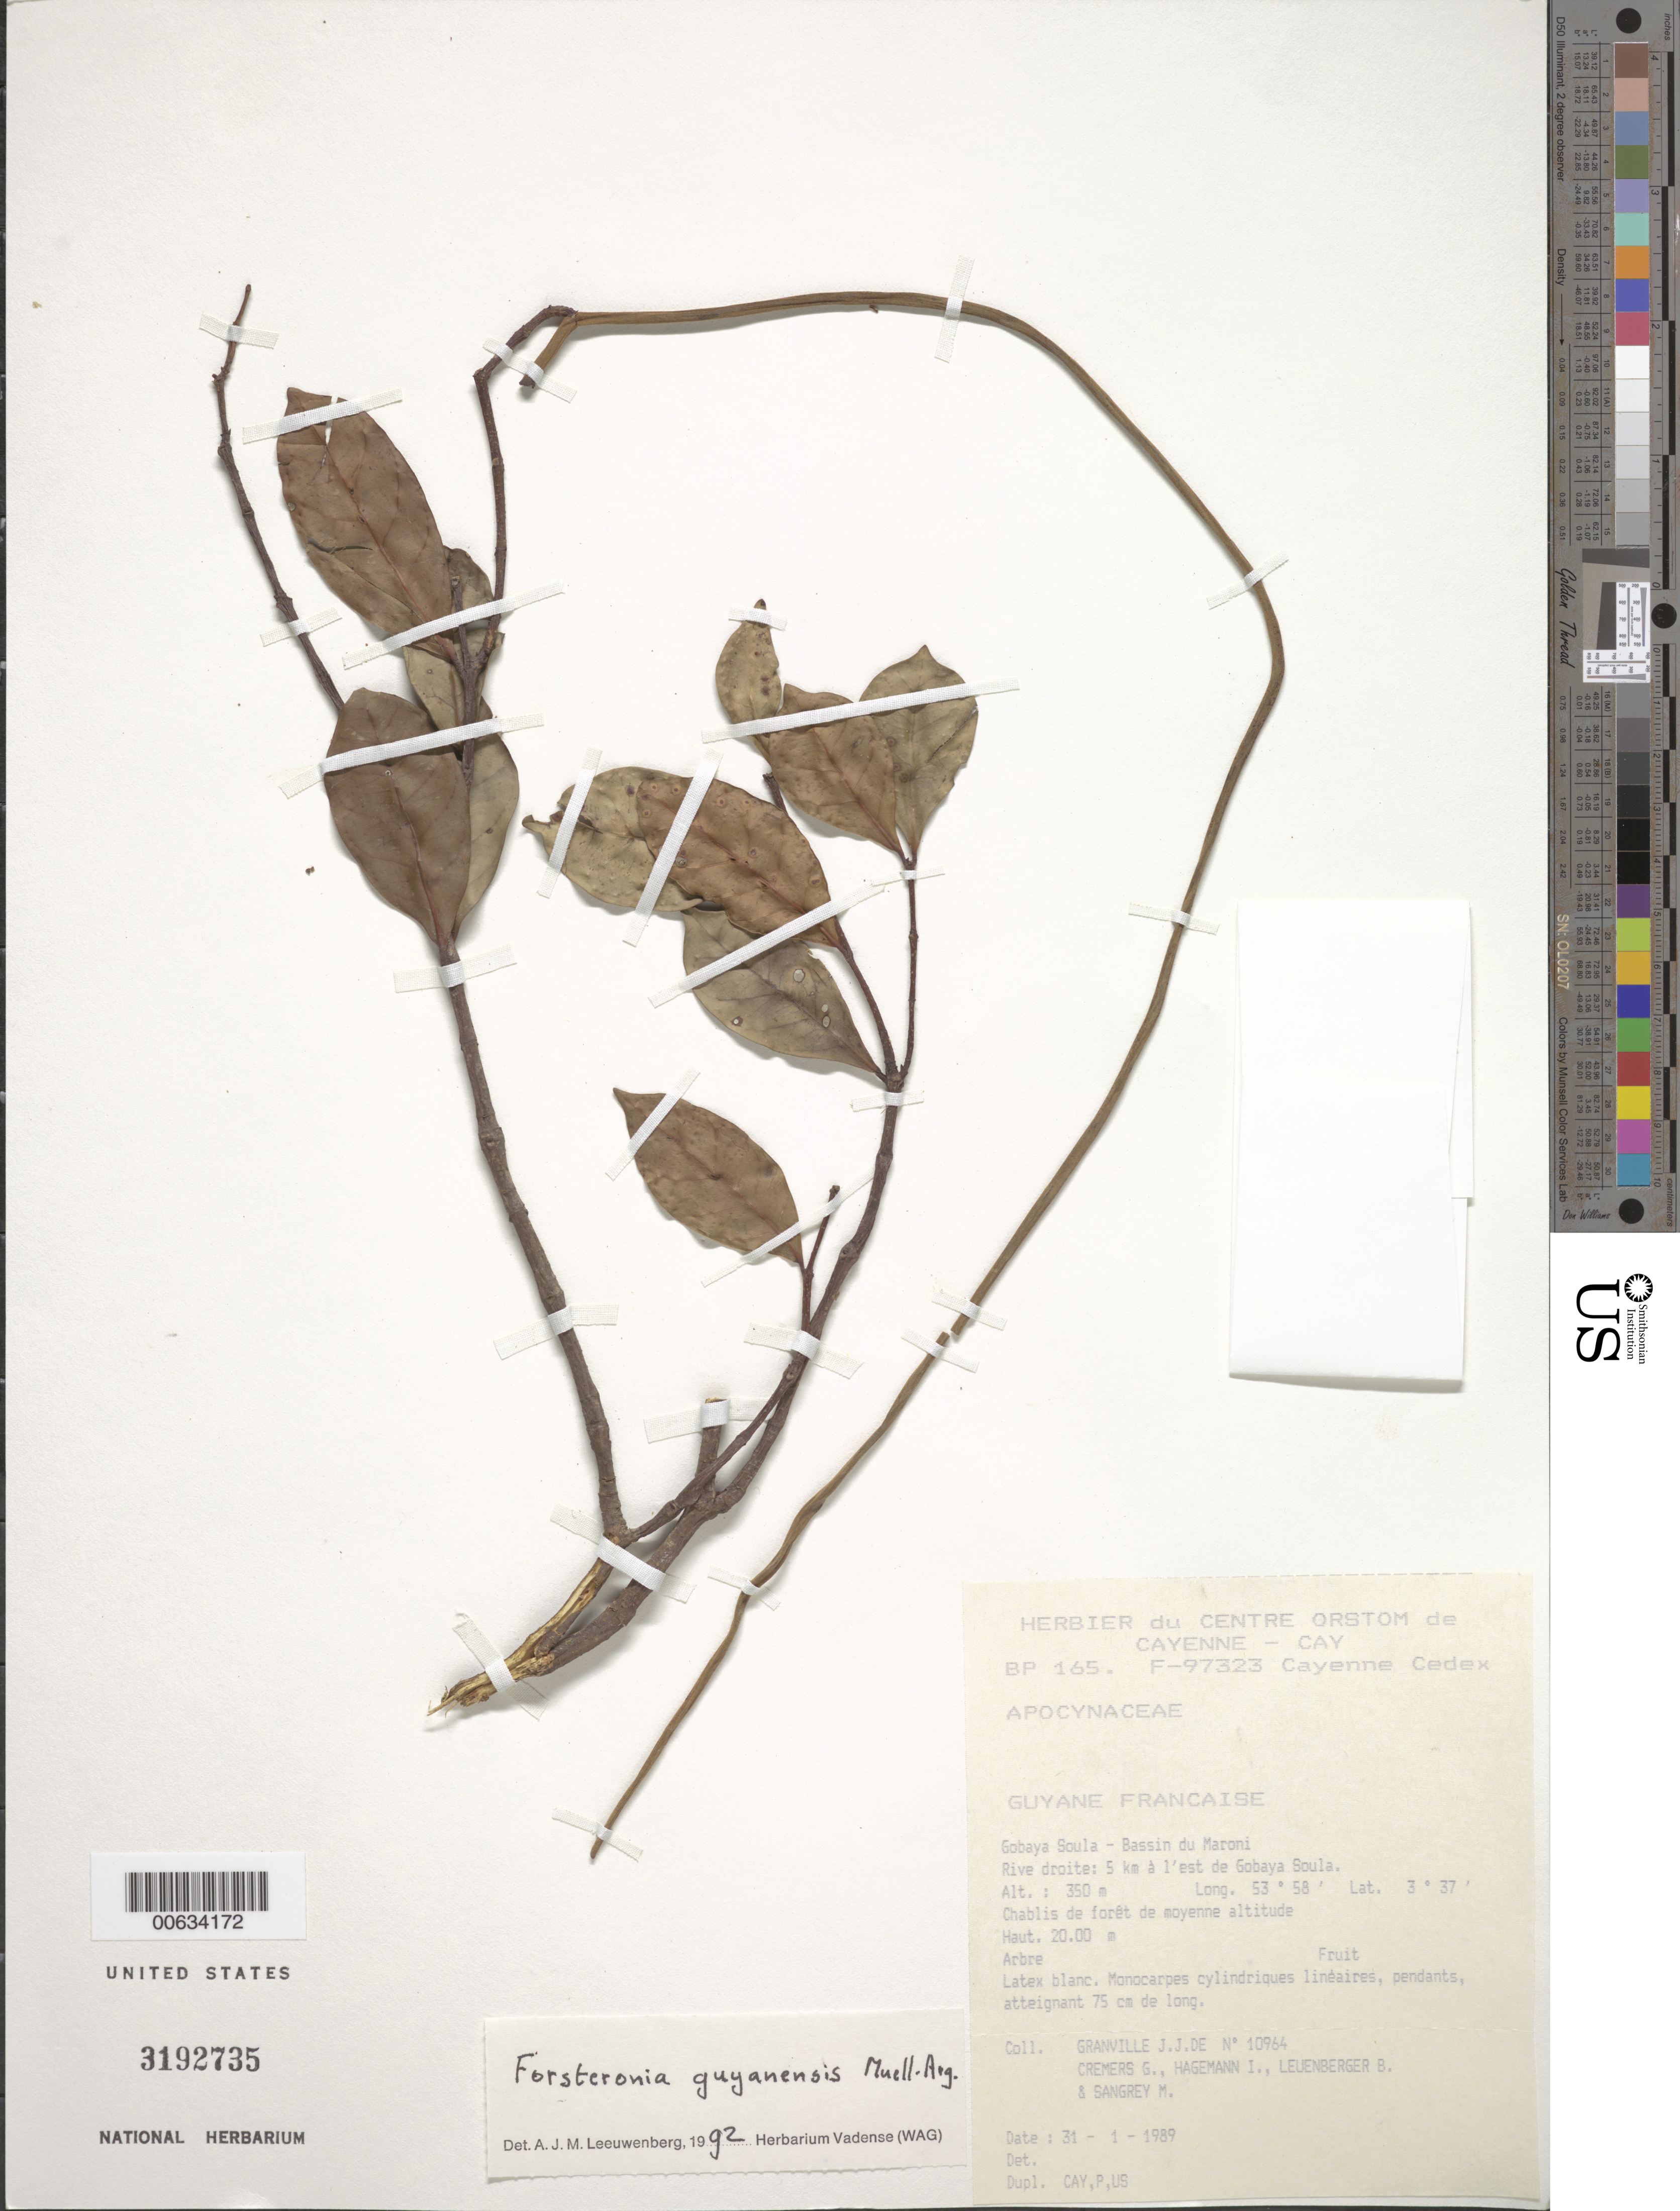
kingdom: Plantae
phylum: Tracheophyta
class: Magnoliopsida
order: Gentianales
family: Apocynaceae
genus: Forsteronia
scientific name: Forsteronia guyanensis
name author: Müll. Arg.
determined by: Leeuwenberg, A. J. M.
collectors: J.-J. de Granville, G. Cremers, J. Hagemann, B. E. Leuenberger & M. S. Sangrey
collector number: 10964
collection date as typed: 31-Jan-89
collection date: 1989-01-31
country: French Guiana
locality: Gobaya Soula, Bassin du Maroni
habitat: Chablis de foret de moyenne altitude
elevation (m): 350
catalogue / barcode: US 3192735